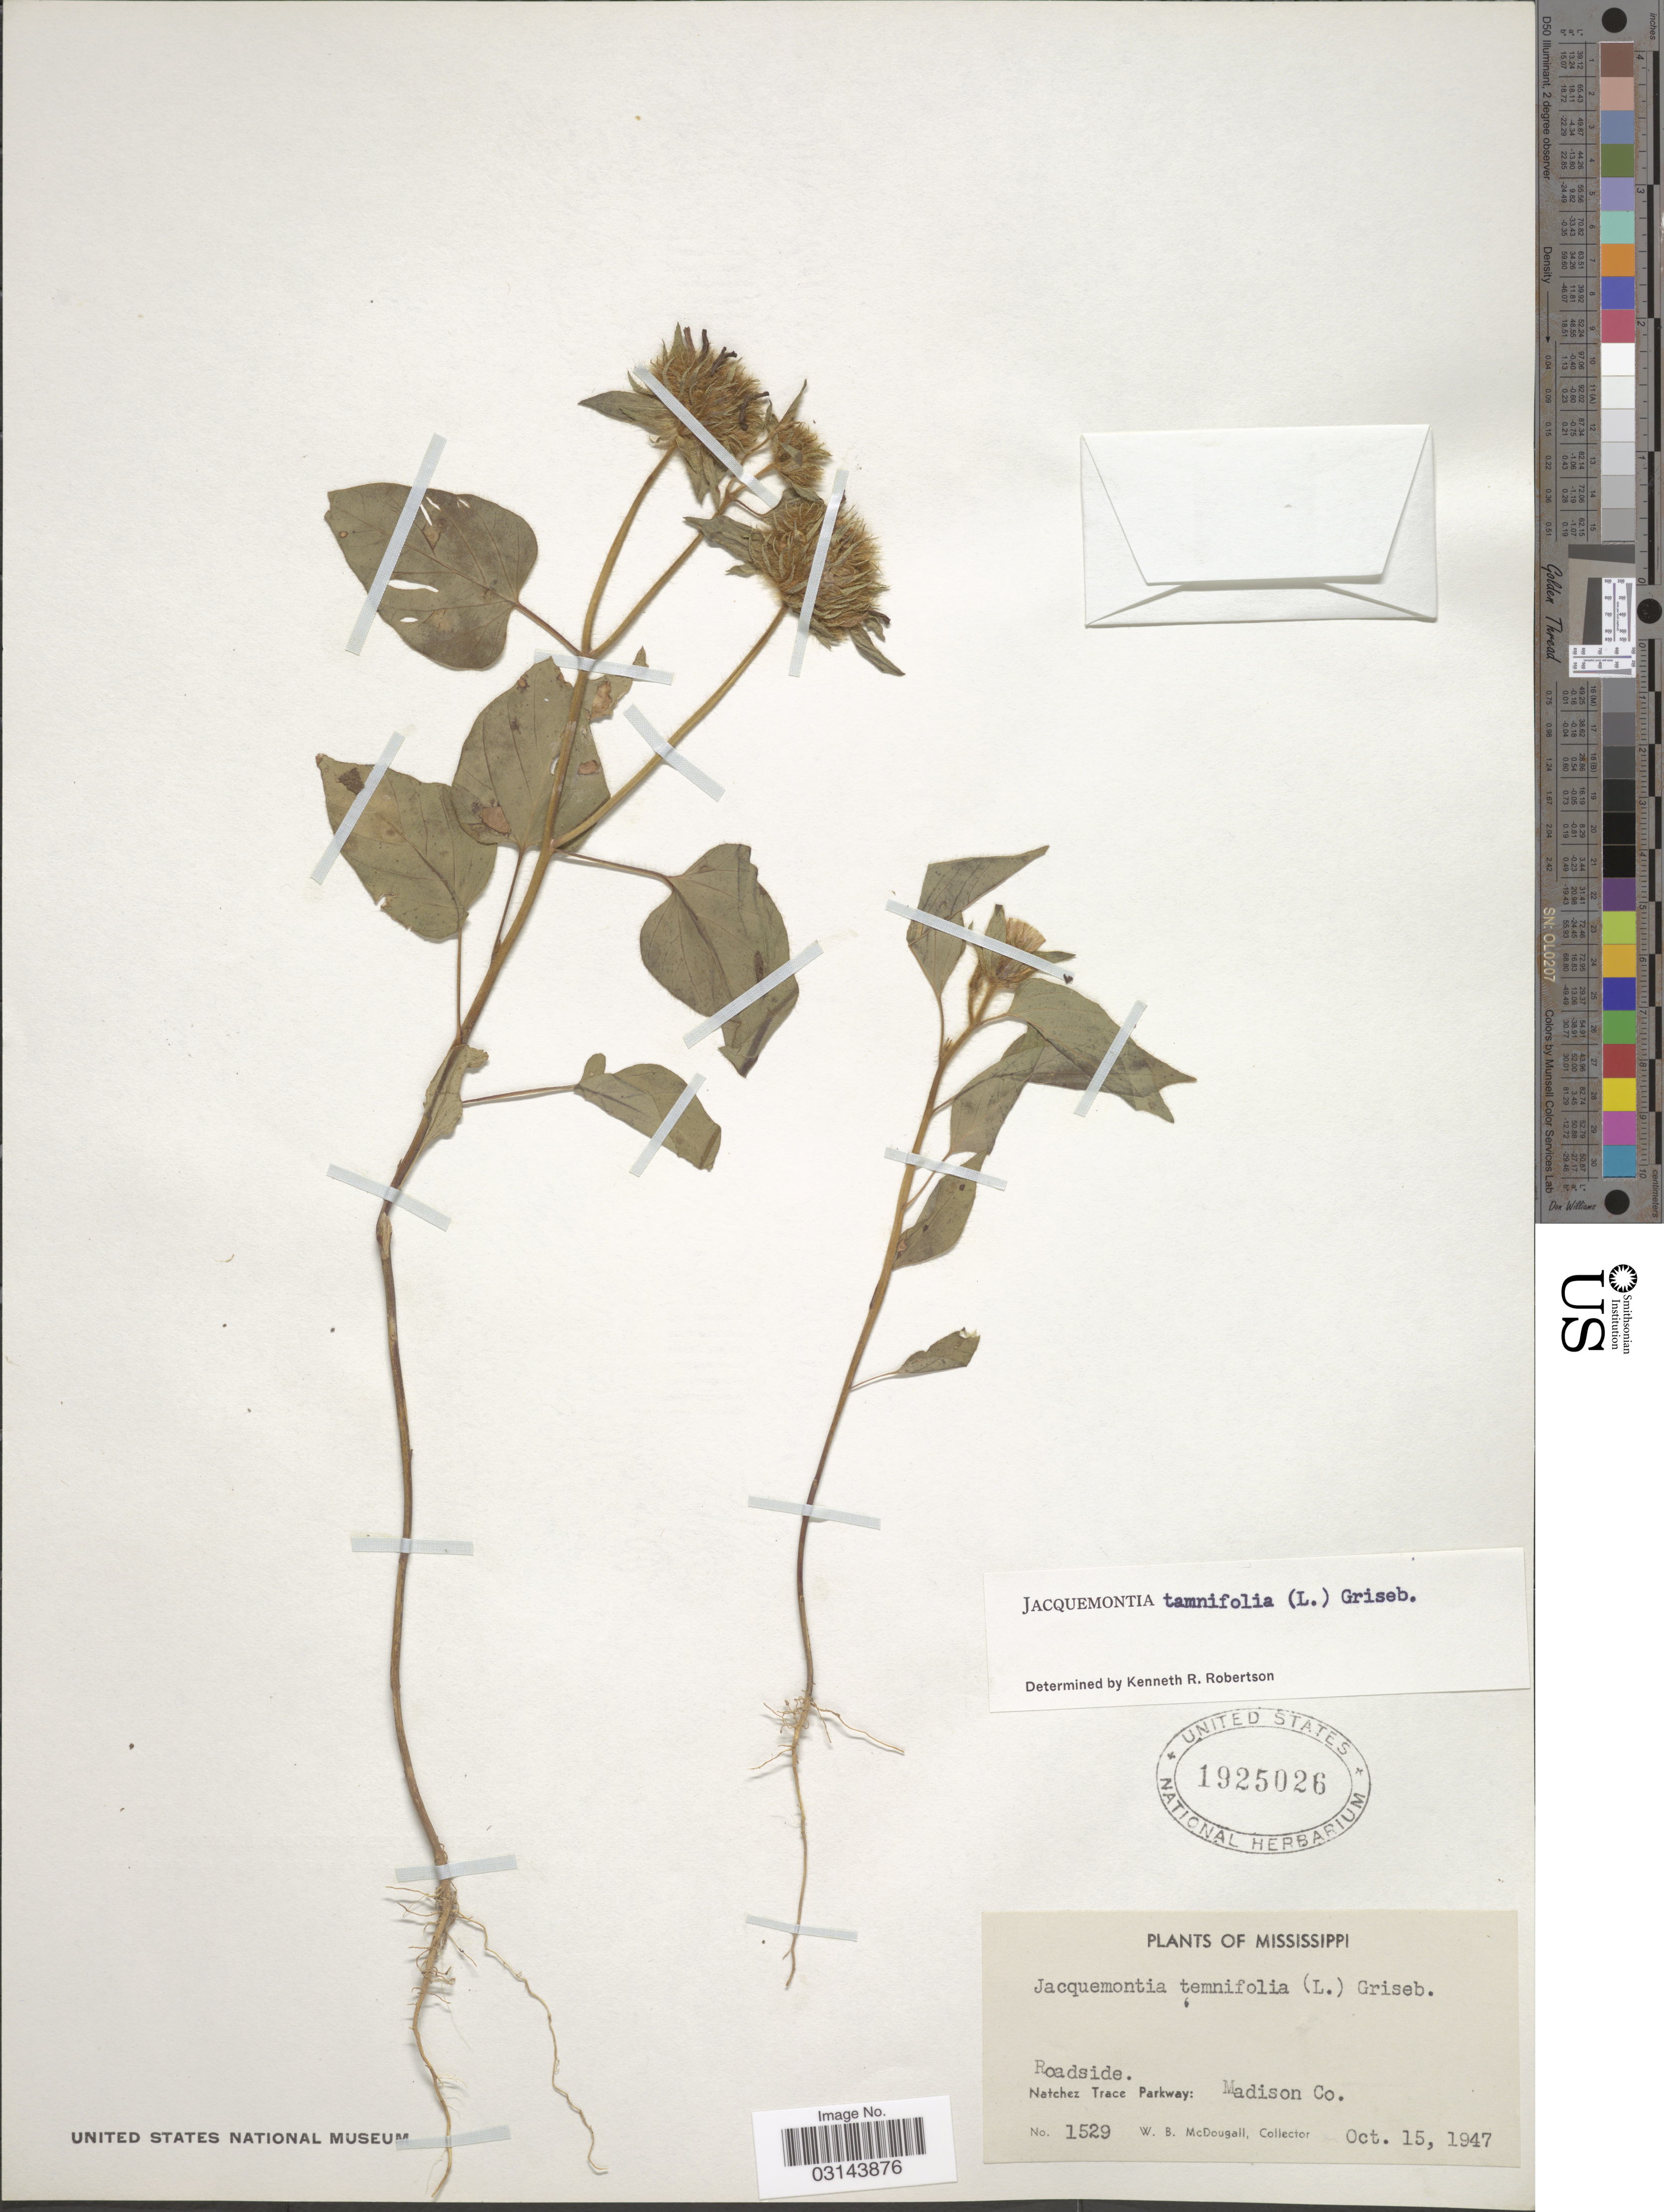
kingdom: Plantae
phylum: Tracheophyta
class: Magnoliopsida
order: Solanales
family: Convolvulaceae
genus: Jacquemontia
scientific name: Jacquemontia tamnifolia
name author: (L.) Griseb.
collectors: W. B. McDougall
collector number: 1529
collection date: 1947-10-15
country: United States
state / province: Mississippi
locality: Roadside. Natchez Trace Parkway: Madison Co.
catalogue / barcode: US 1925026